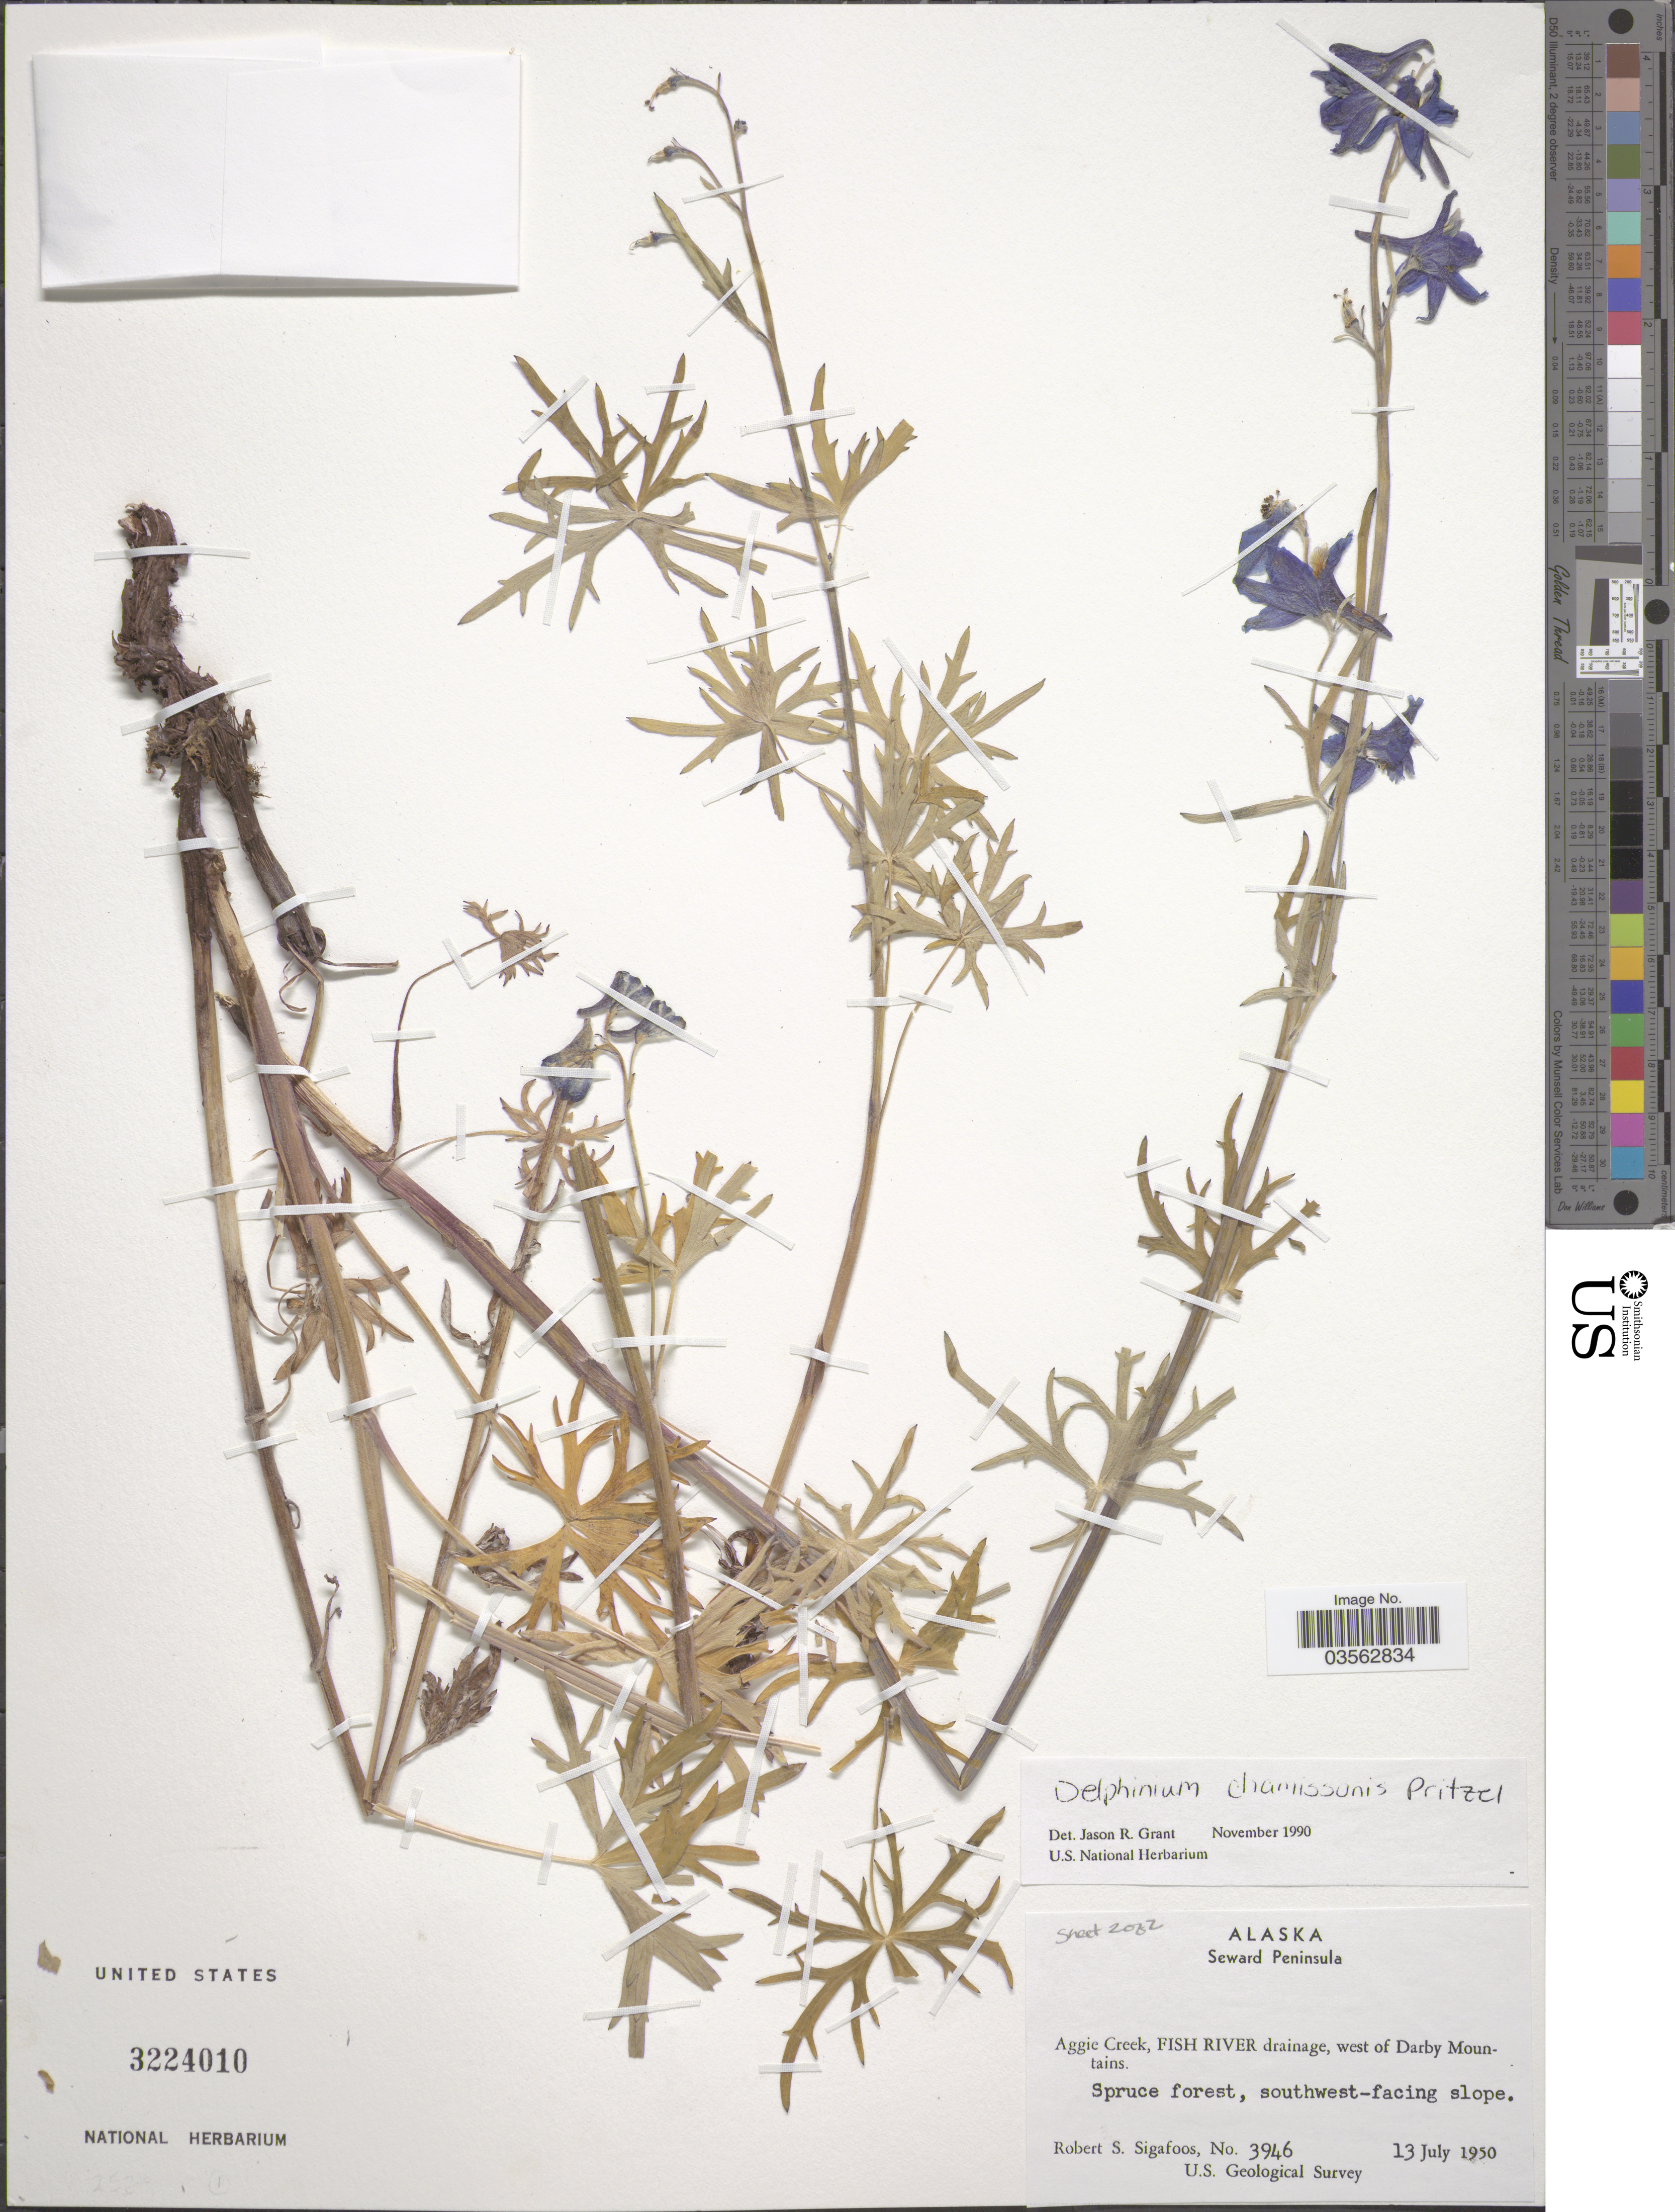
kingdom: Plantae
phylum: Tracheophyta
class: Magnoliopsida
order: Ranunculales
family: Ranunculaceae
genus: Delphinium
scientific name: Delphinium chamissonis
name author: Pritz. ex Walp.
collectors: R. Sigafoos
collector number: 3946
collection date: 1950-07-13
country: United States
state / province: Alaska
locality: Seward Peninsula. Aggie Creek, Fish River drainage, west of Darby Mountains. Spruce forest, southwest-facing slope.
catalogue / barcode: US 3224010